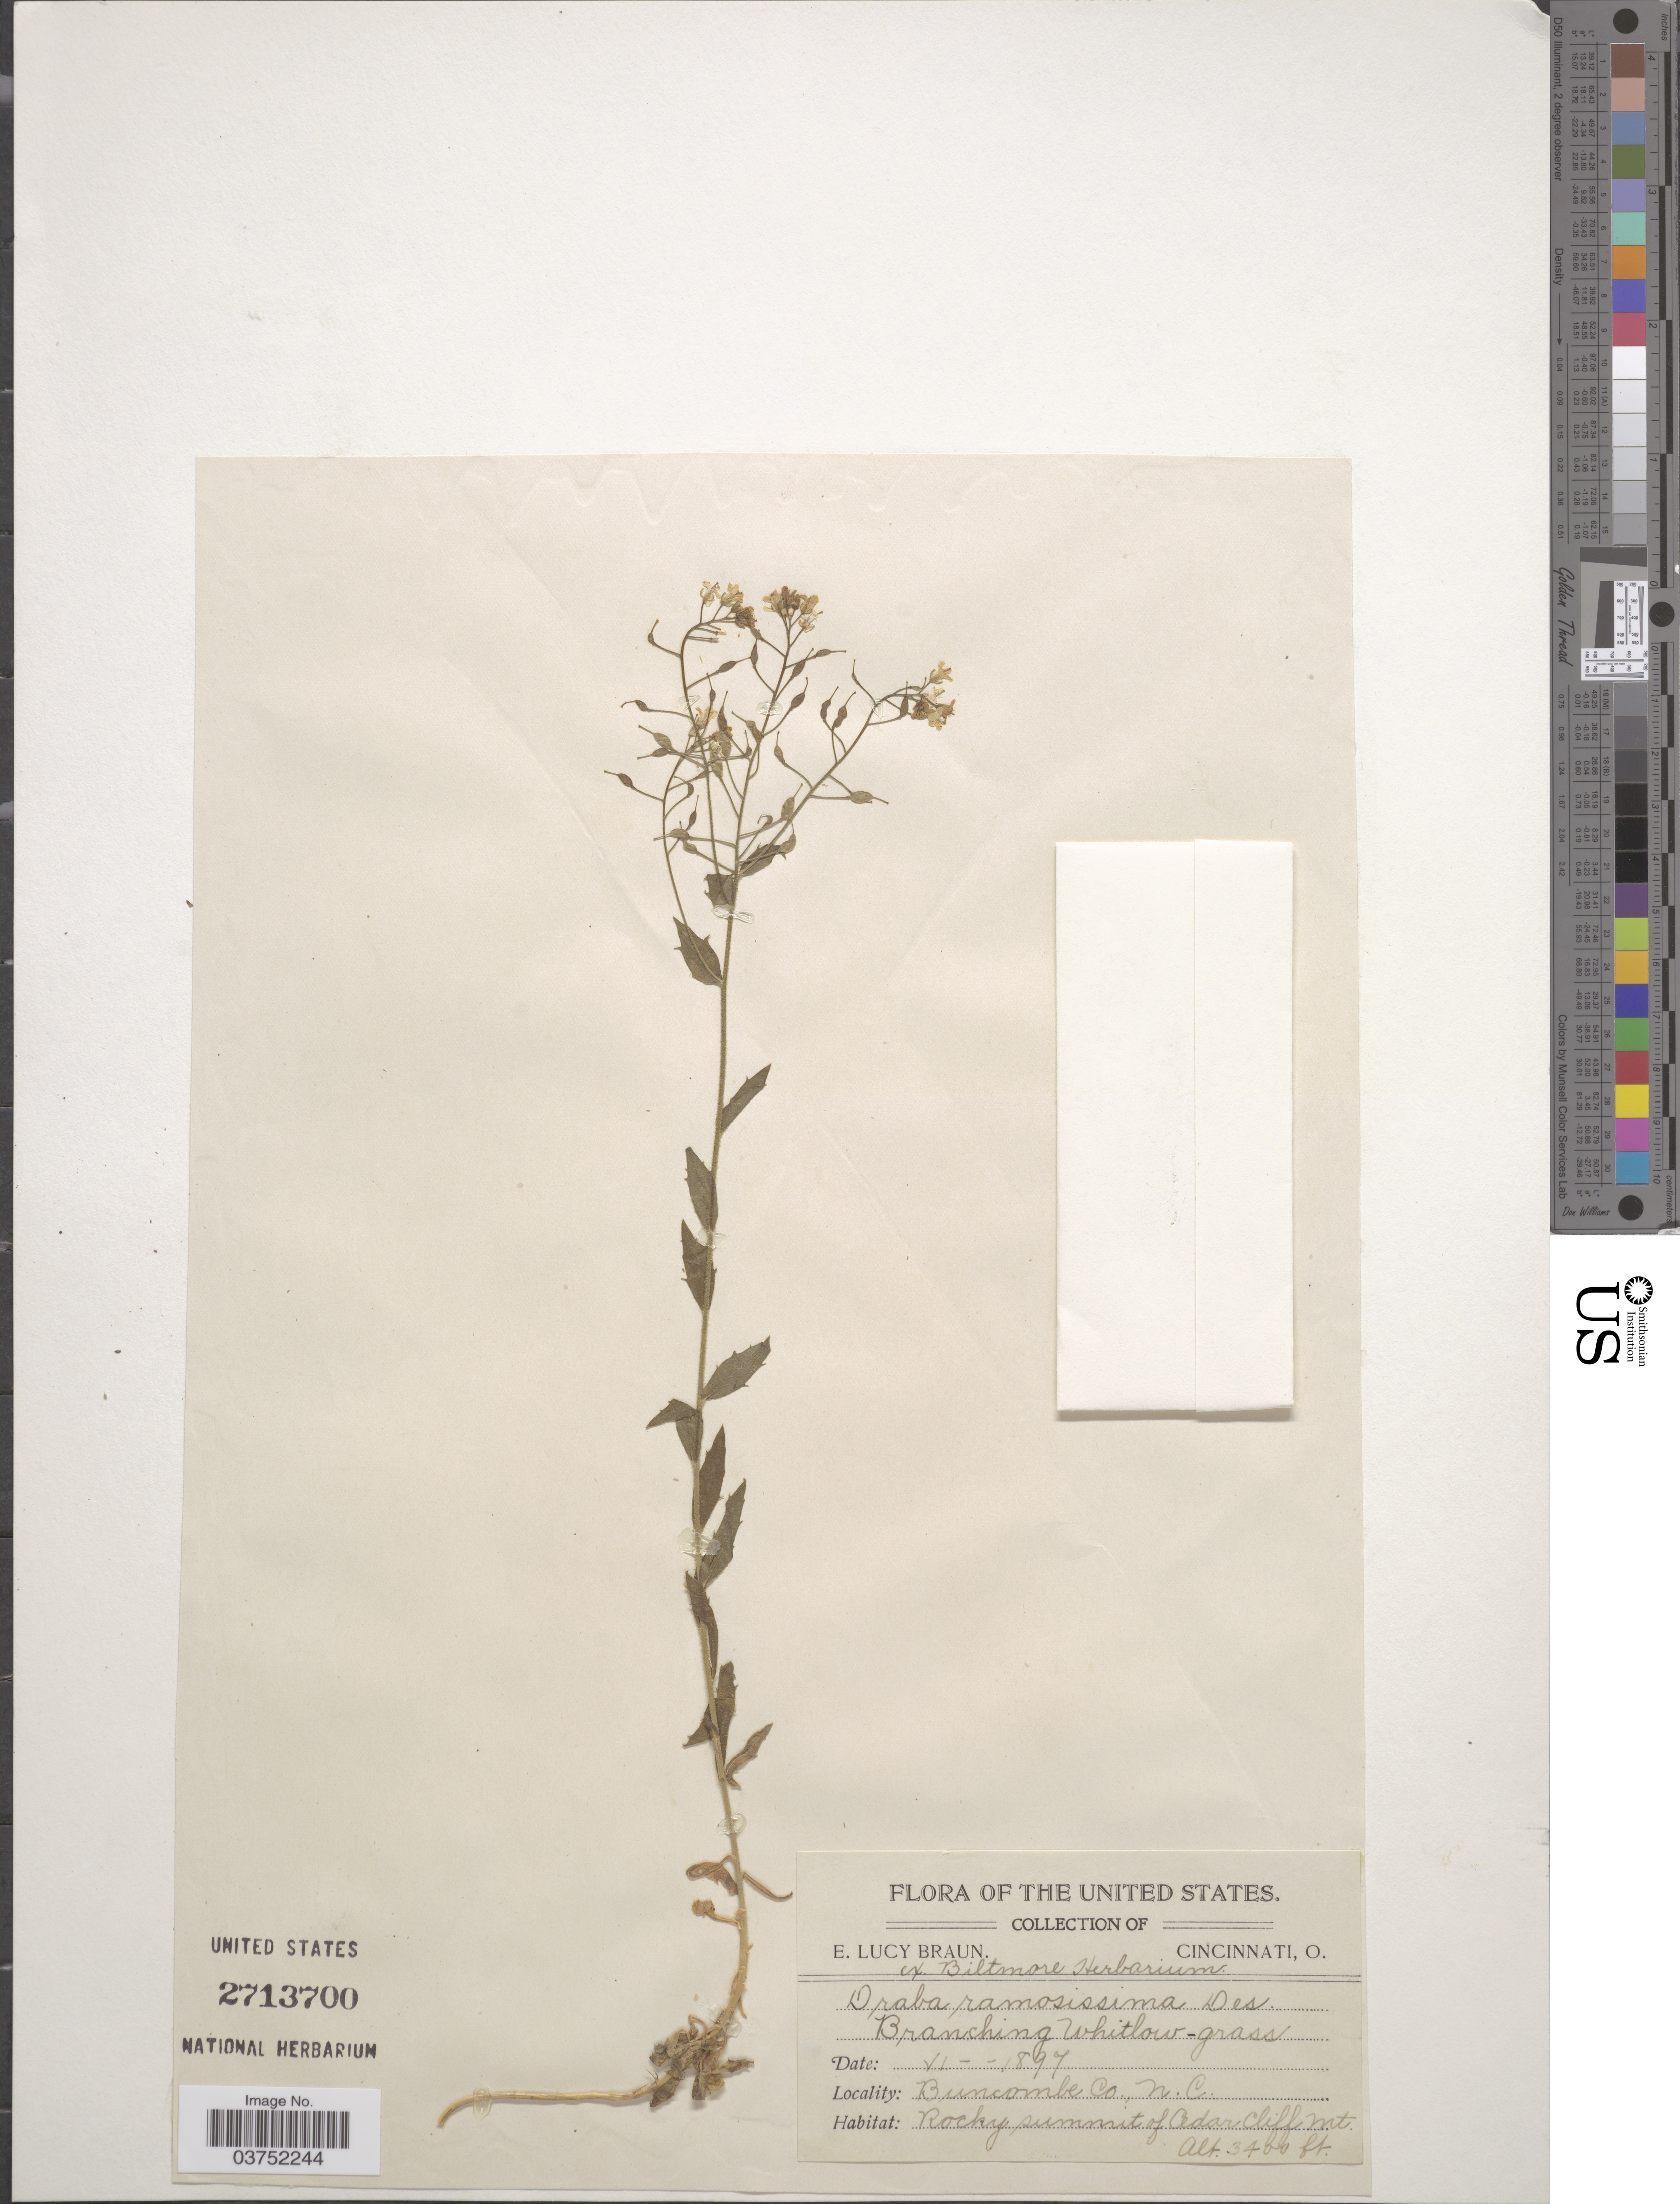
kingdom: Plantae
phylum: Tracheophyta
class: Magnoliopsida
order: Brassicales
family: Brassicaceae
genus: Draba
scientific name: Draba ramosissima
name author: Desv.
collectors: E. L. Braun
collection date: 1897-06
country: United States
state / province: North Carolina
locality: Buncombe Co. Rocky summit of Cedar Cliff Mt.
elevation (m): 1036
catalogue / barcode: US 2713700